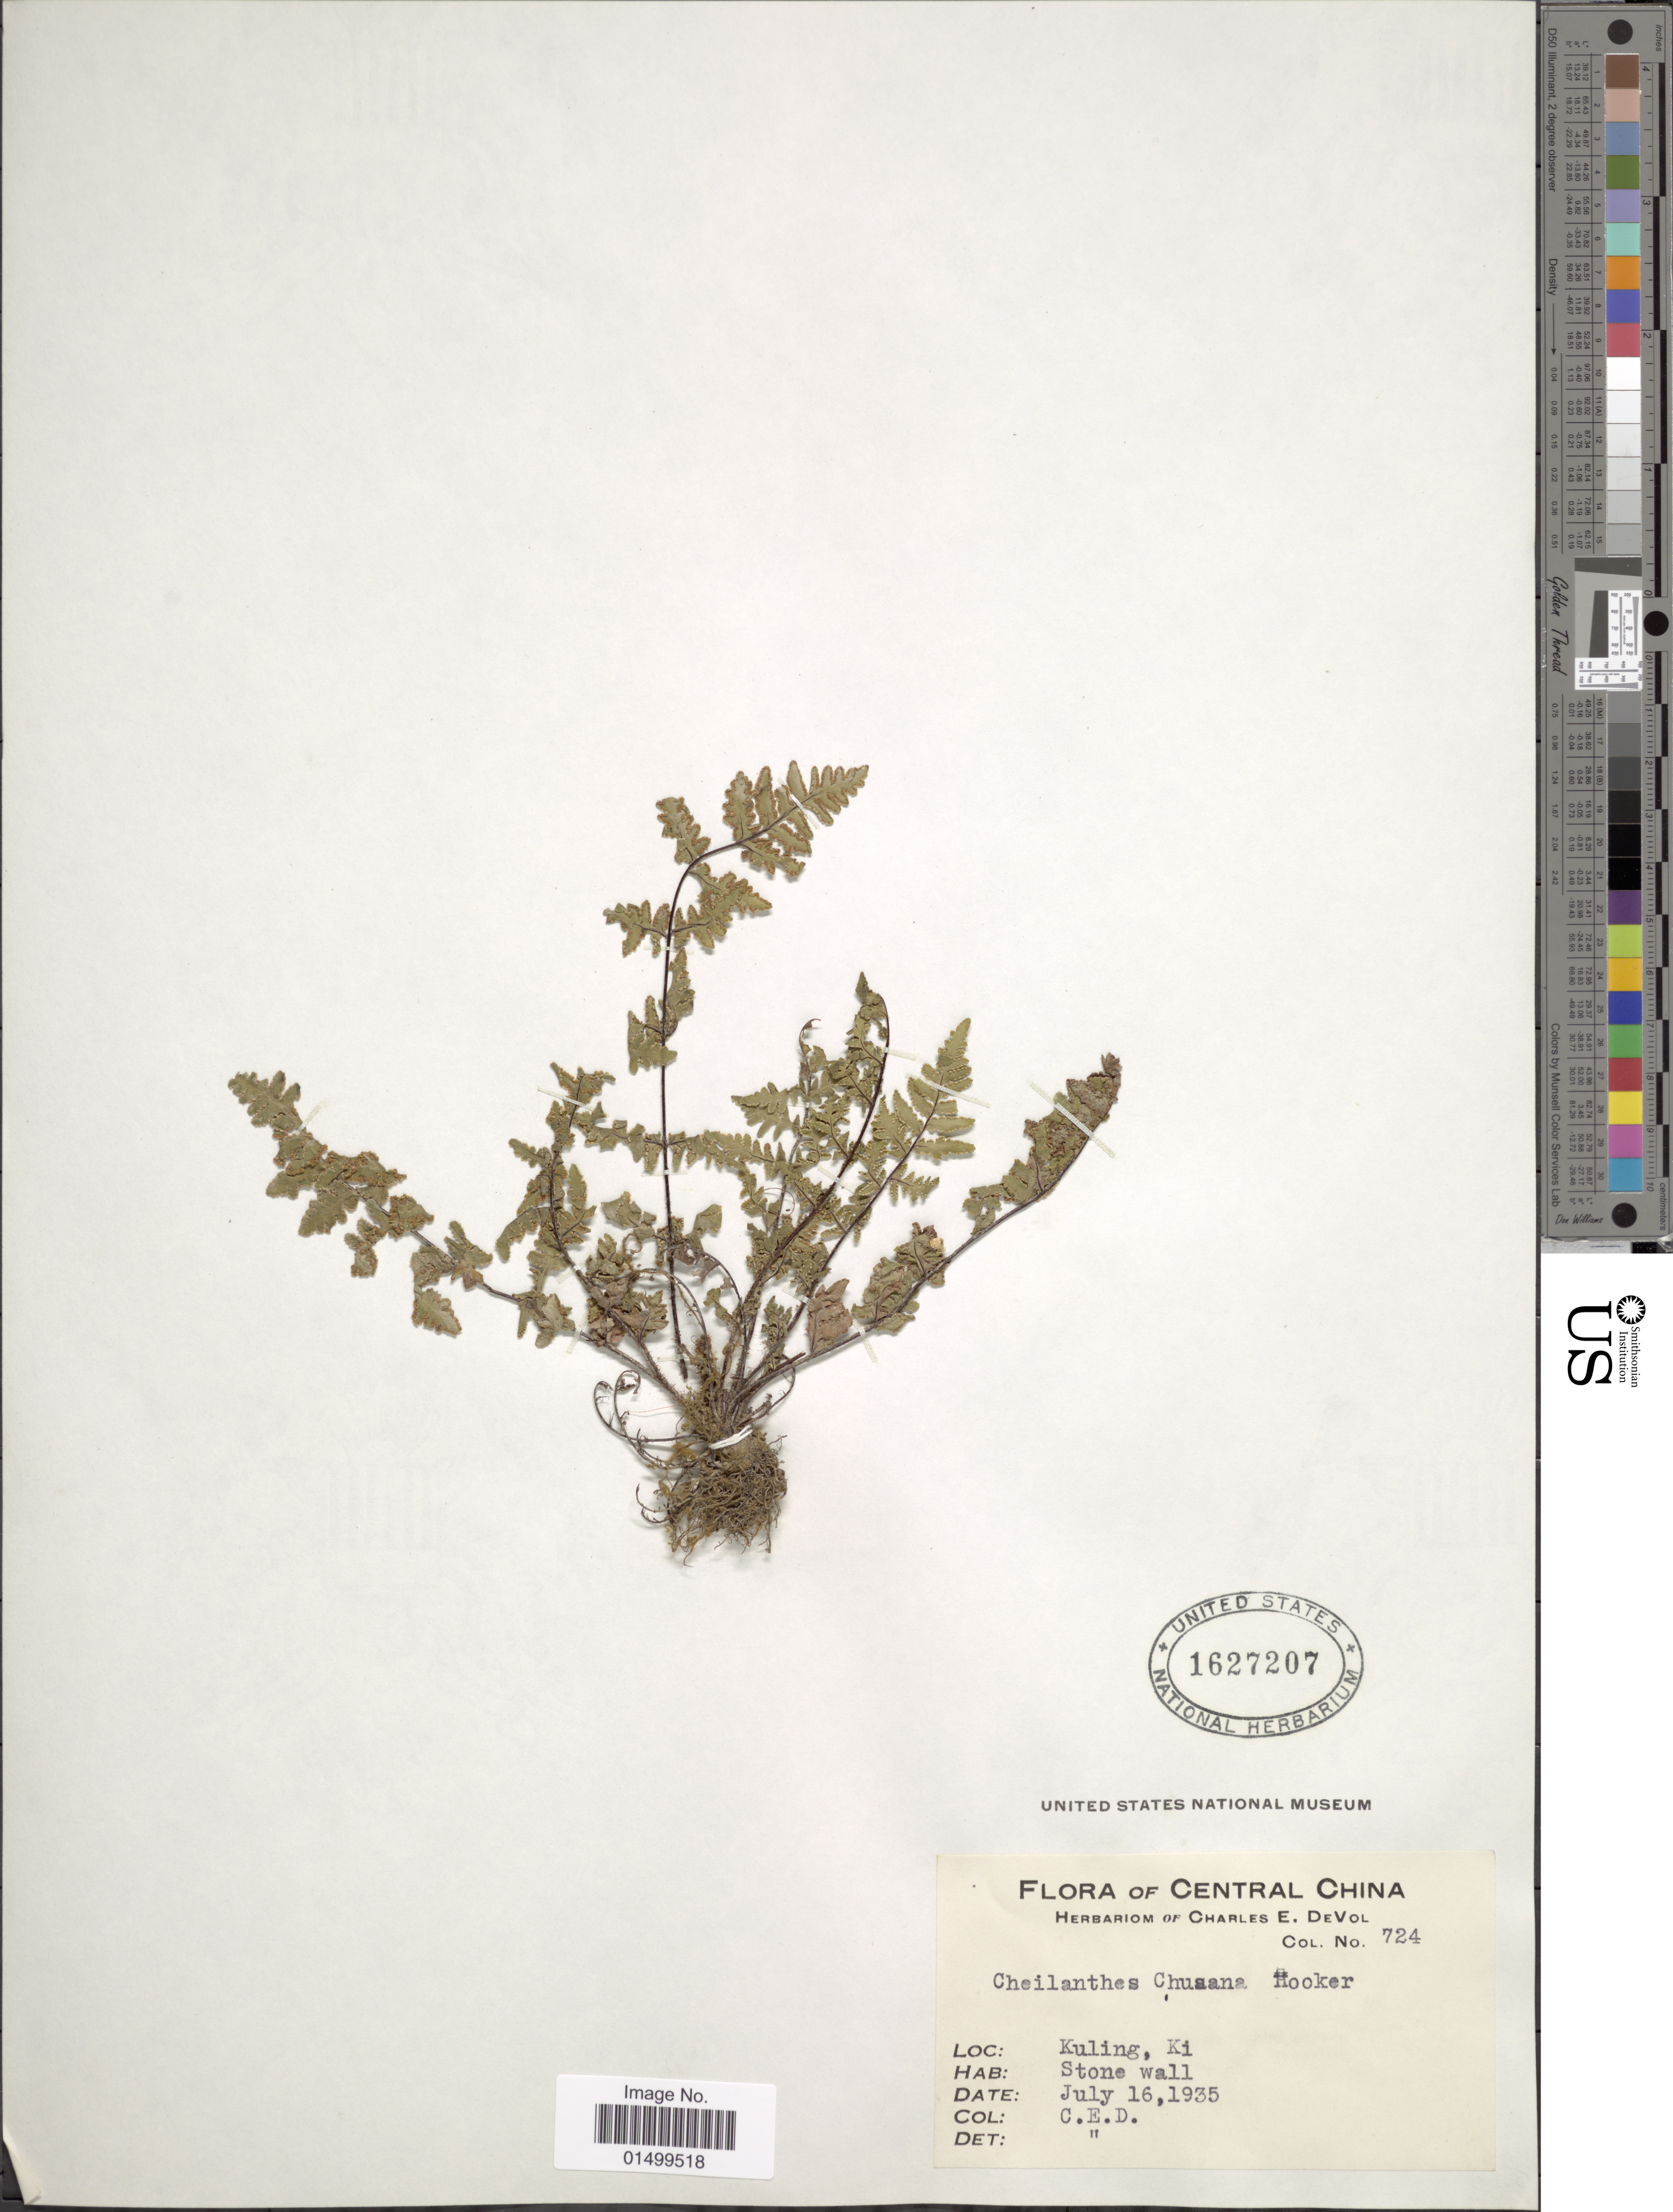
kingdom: Plantae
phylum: Tracheophyta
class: Polypodiopsida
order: Polypodiales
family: Pteridaceae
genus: Cheilanthes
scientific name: Cheilanthes chusana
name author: Hook.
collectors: C. E. De Vol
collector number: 724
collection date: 1935-07-16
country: China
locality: Central China, Kuling, Ki, Stone wall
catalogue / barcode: US 1627207